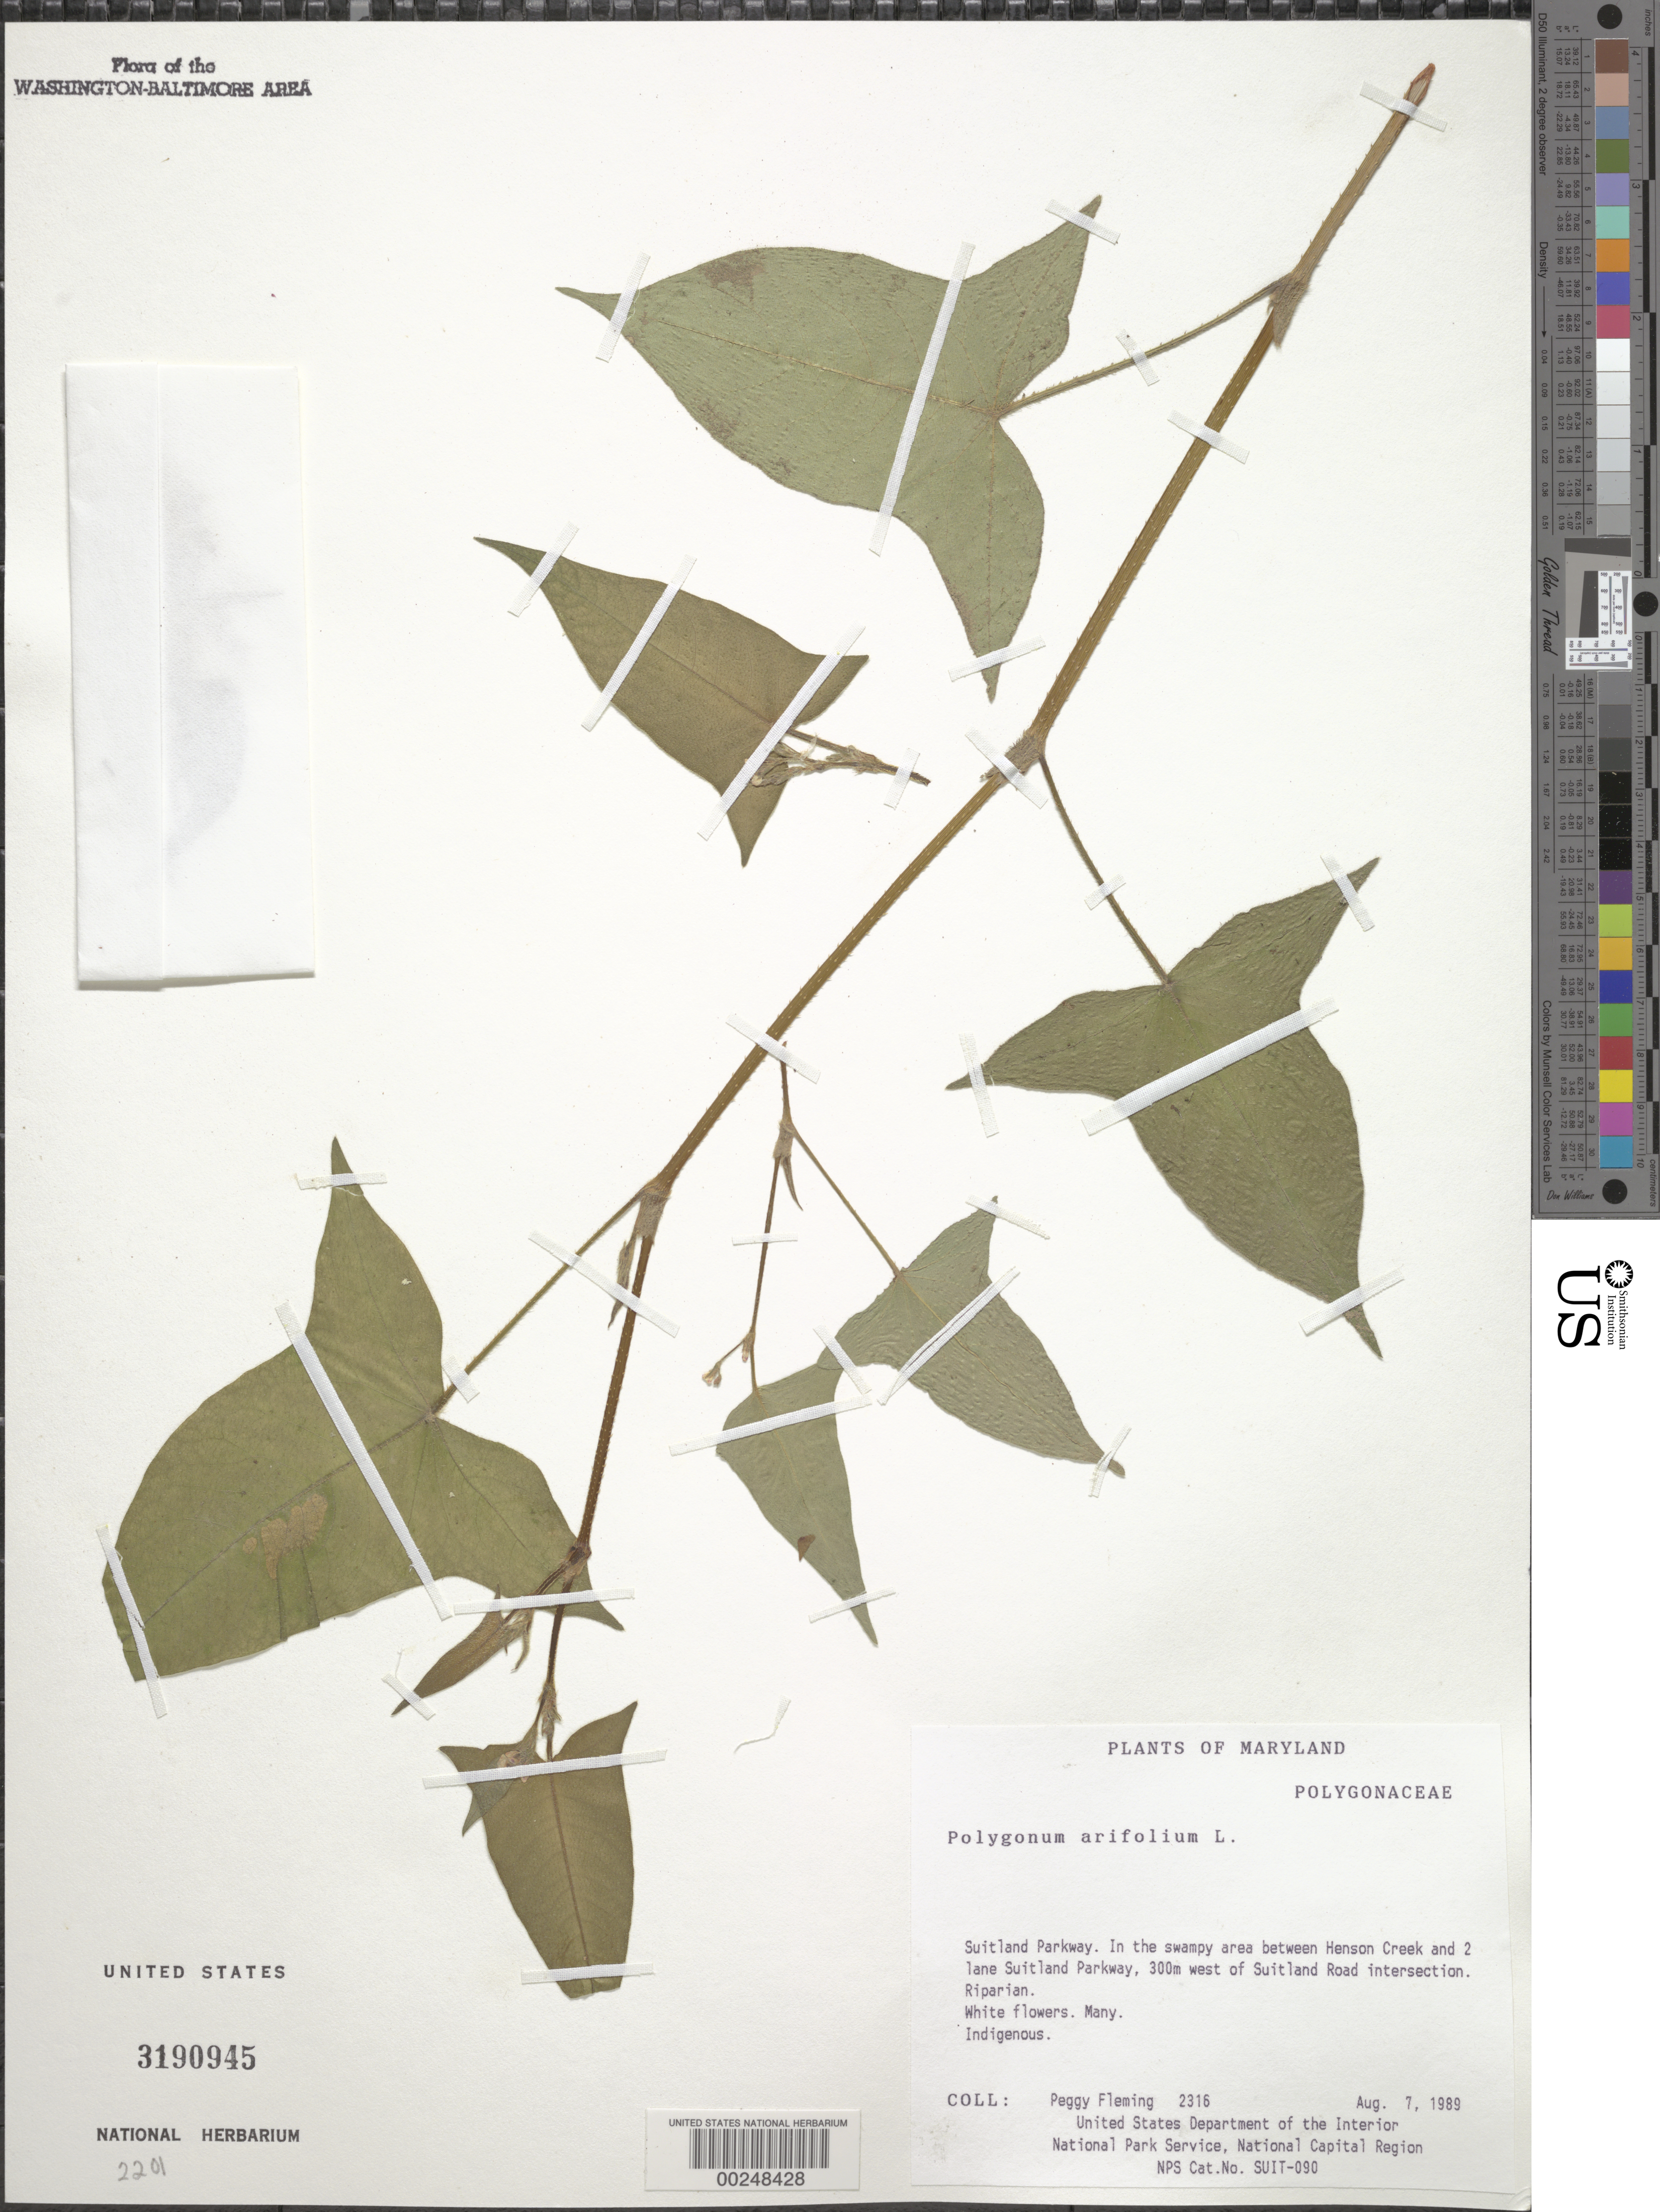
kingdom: Plantae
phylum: Tracheophyta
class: Magnoliopsida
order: Caryophyllales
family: Polygonaceae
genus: Persicaria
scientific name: Persicaria arifolia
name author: (L.) Haraldson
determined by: Atha, D. E.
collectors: P. Fleming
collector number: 2316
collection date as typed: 07 Aug 1989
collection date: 1989-08-07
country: United States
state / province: Maryland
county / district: Prince George's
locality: Suitland Parkway, between Henson Creek and W of Suitland Rd intersection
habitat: In swampy area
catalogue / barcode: US 3190945